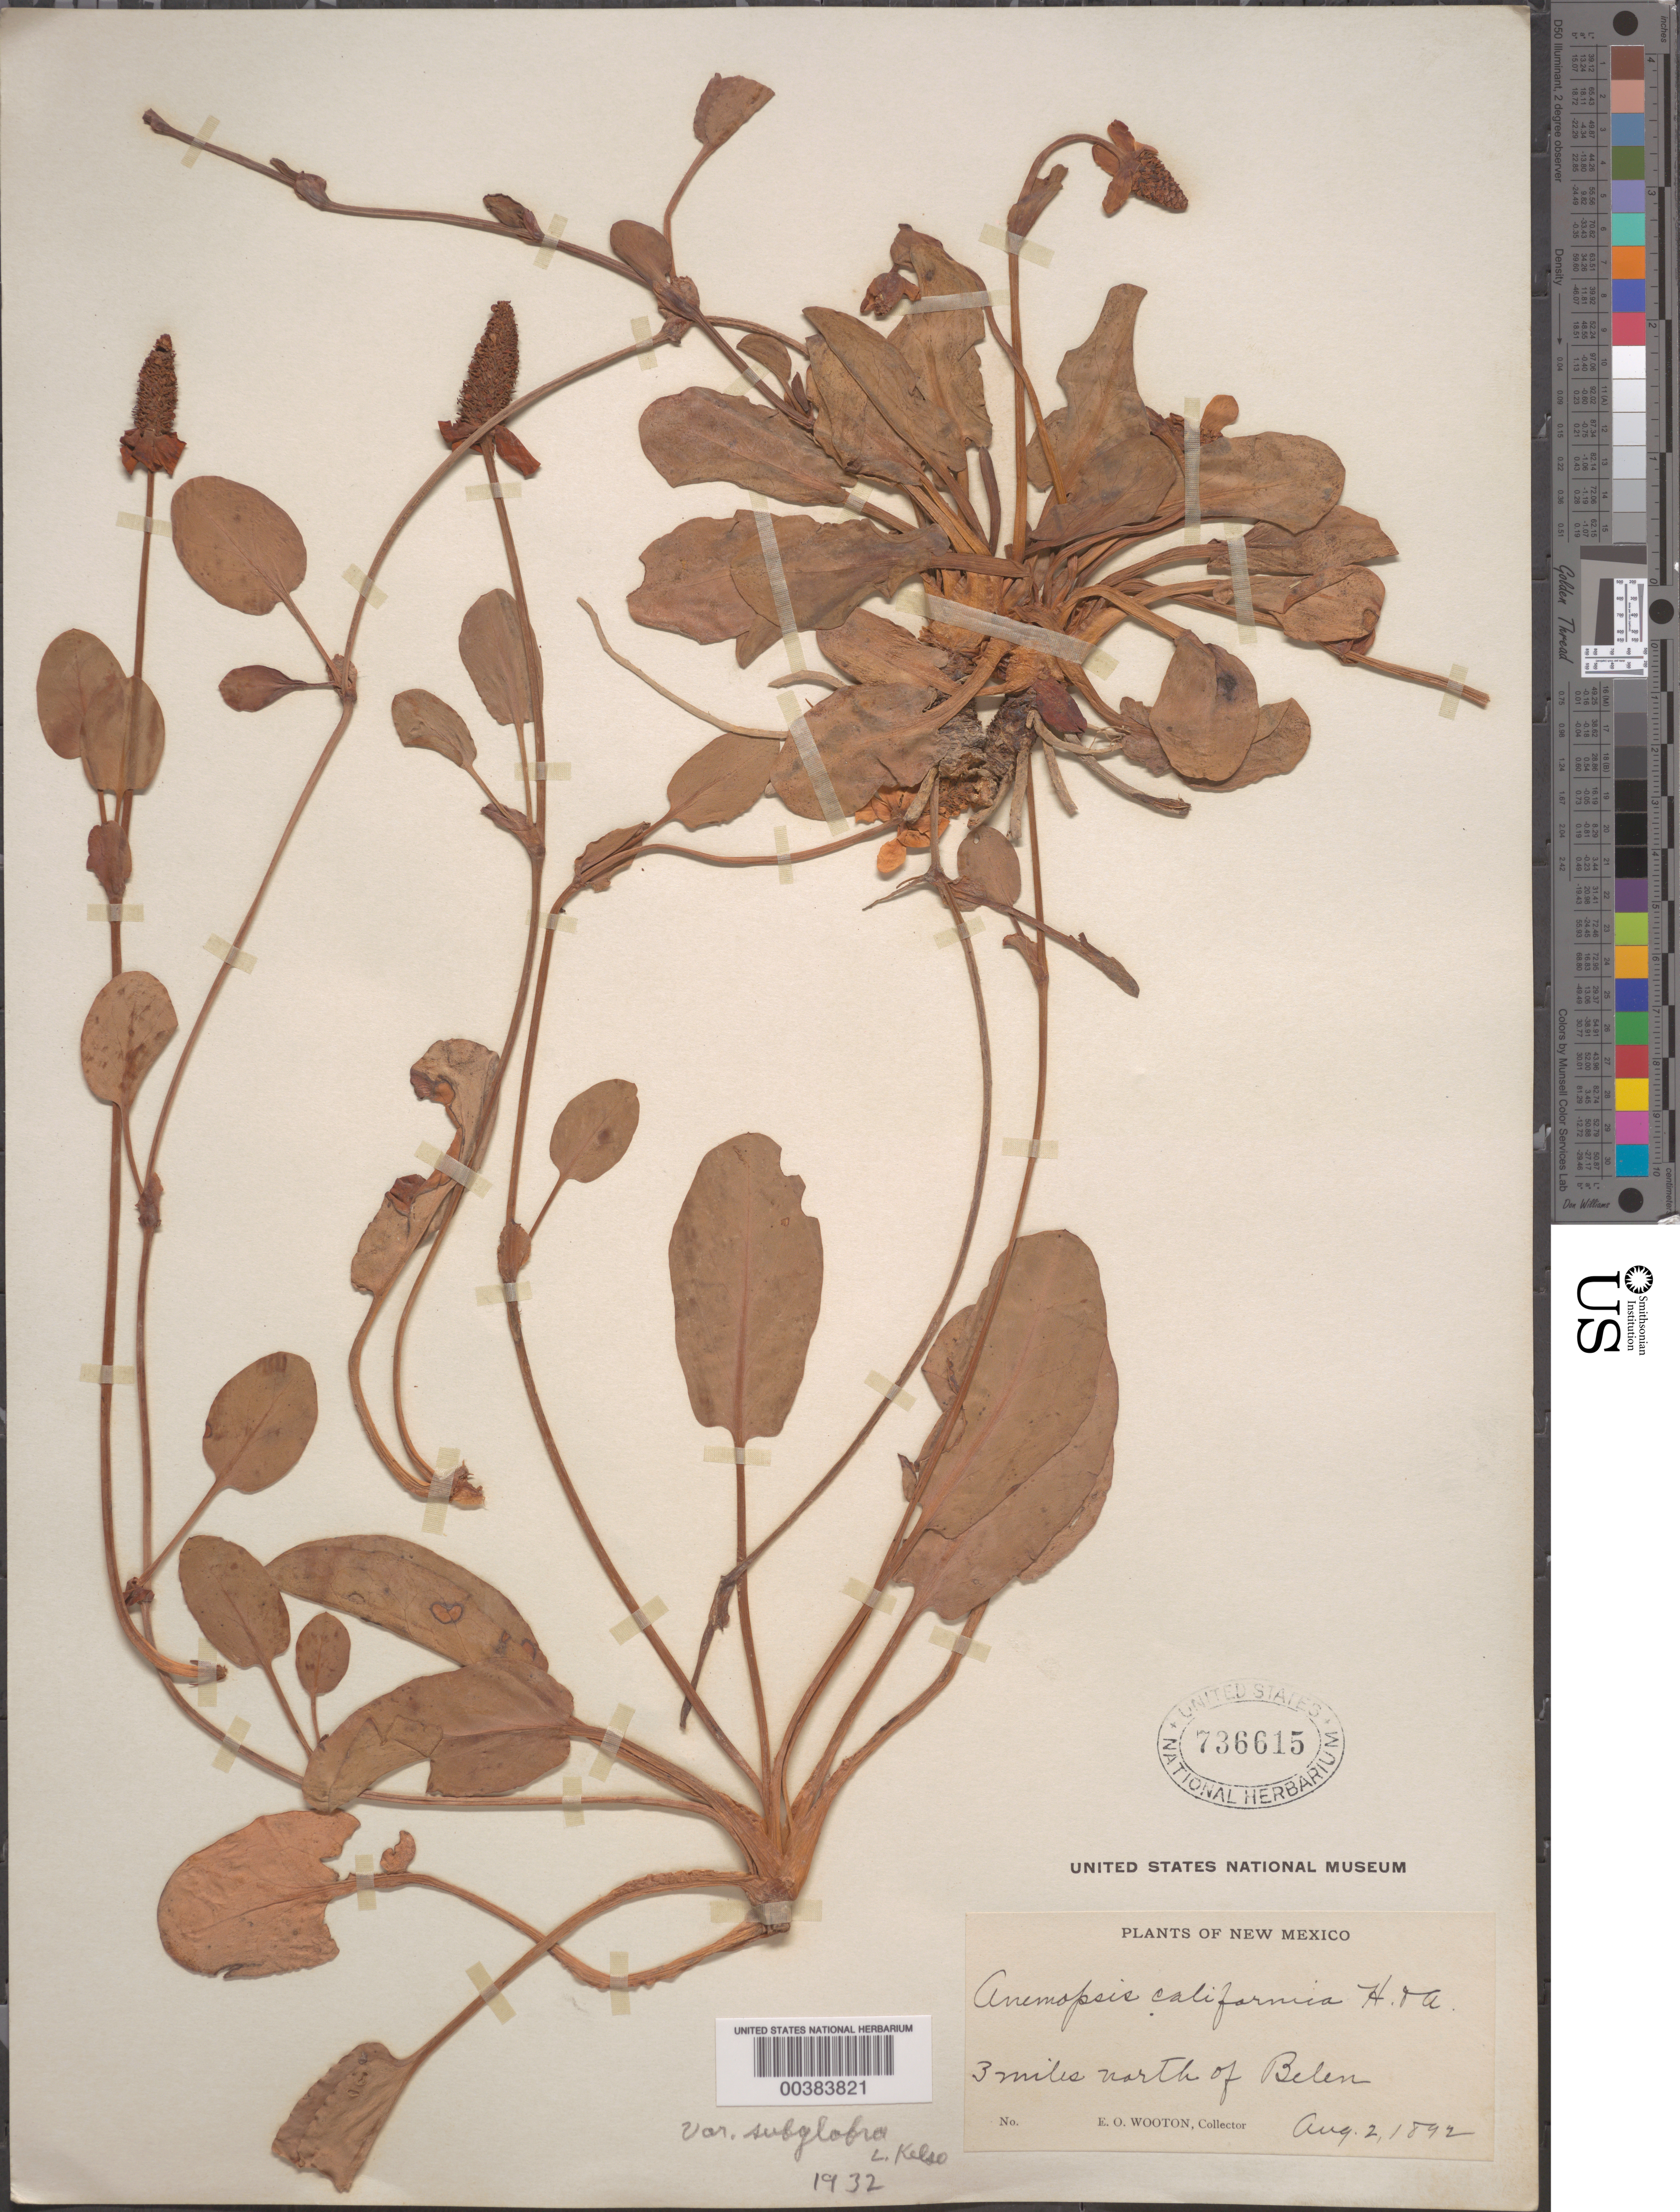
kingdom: Plantae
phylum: Tracheophyta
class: Magnoliopsida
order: Piperales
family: Saururaceae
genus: Anemopsis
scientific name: Anemopsis californica var. subglabra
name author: Kelso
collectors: E. O. Wooton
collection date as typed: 02 Aug 1892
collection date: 1892-08-02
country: United States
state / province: New Mexico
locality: N of belen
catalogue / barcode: US 736615